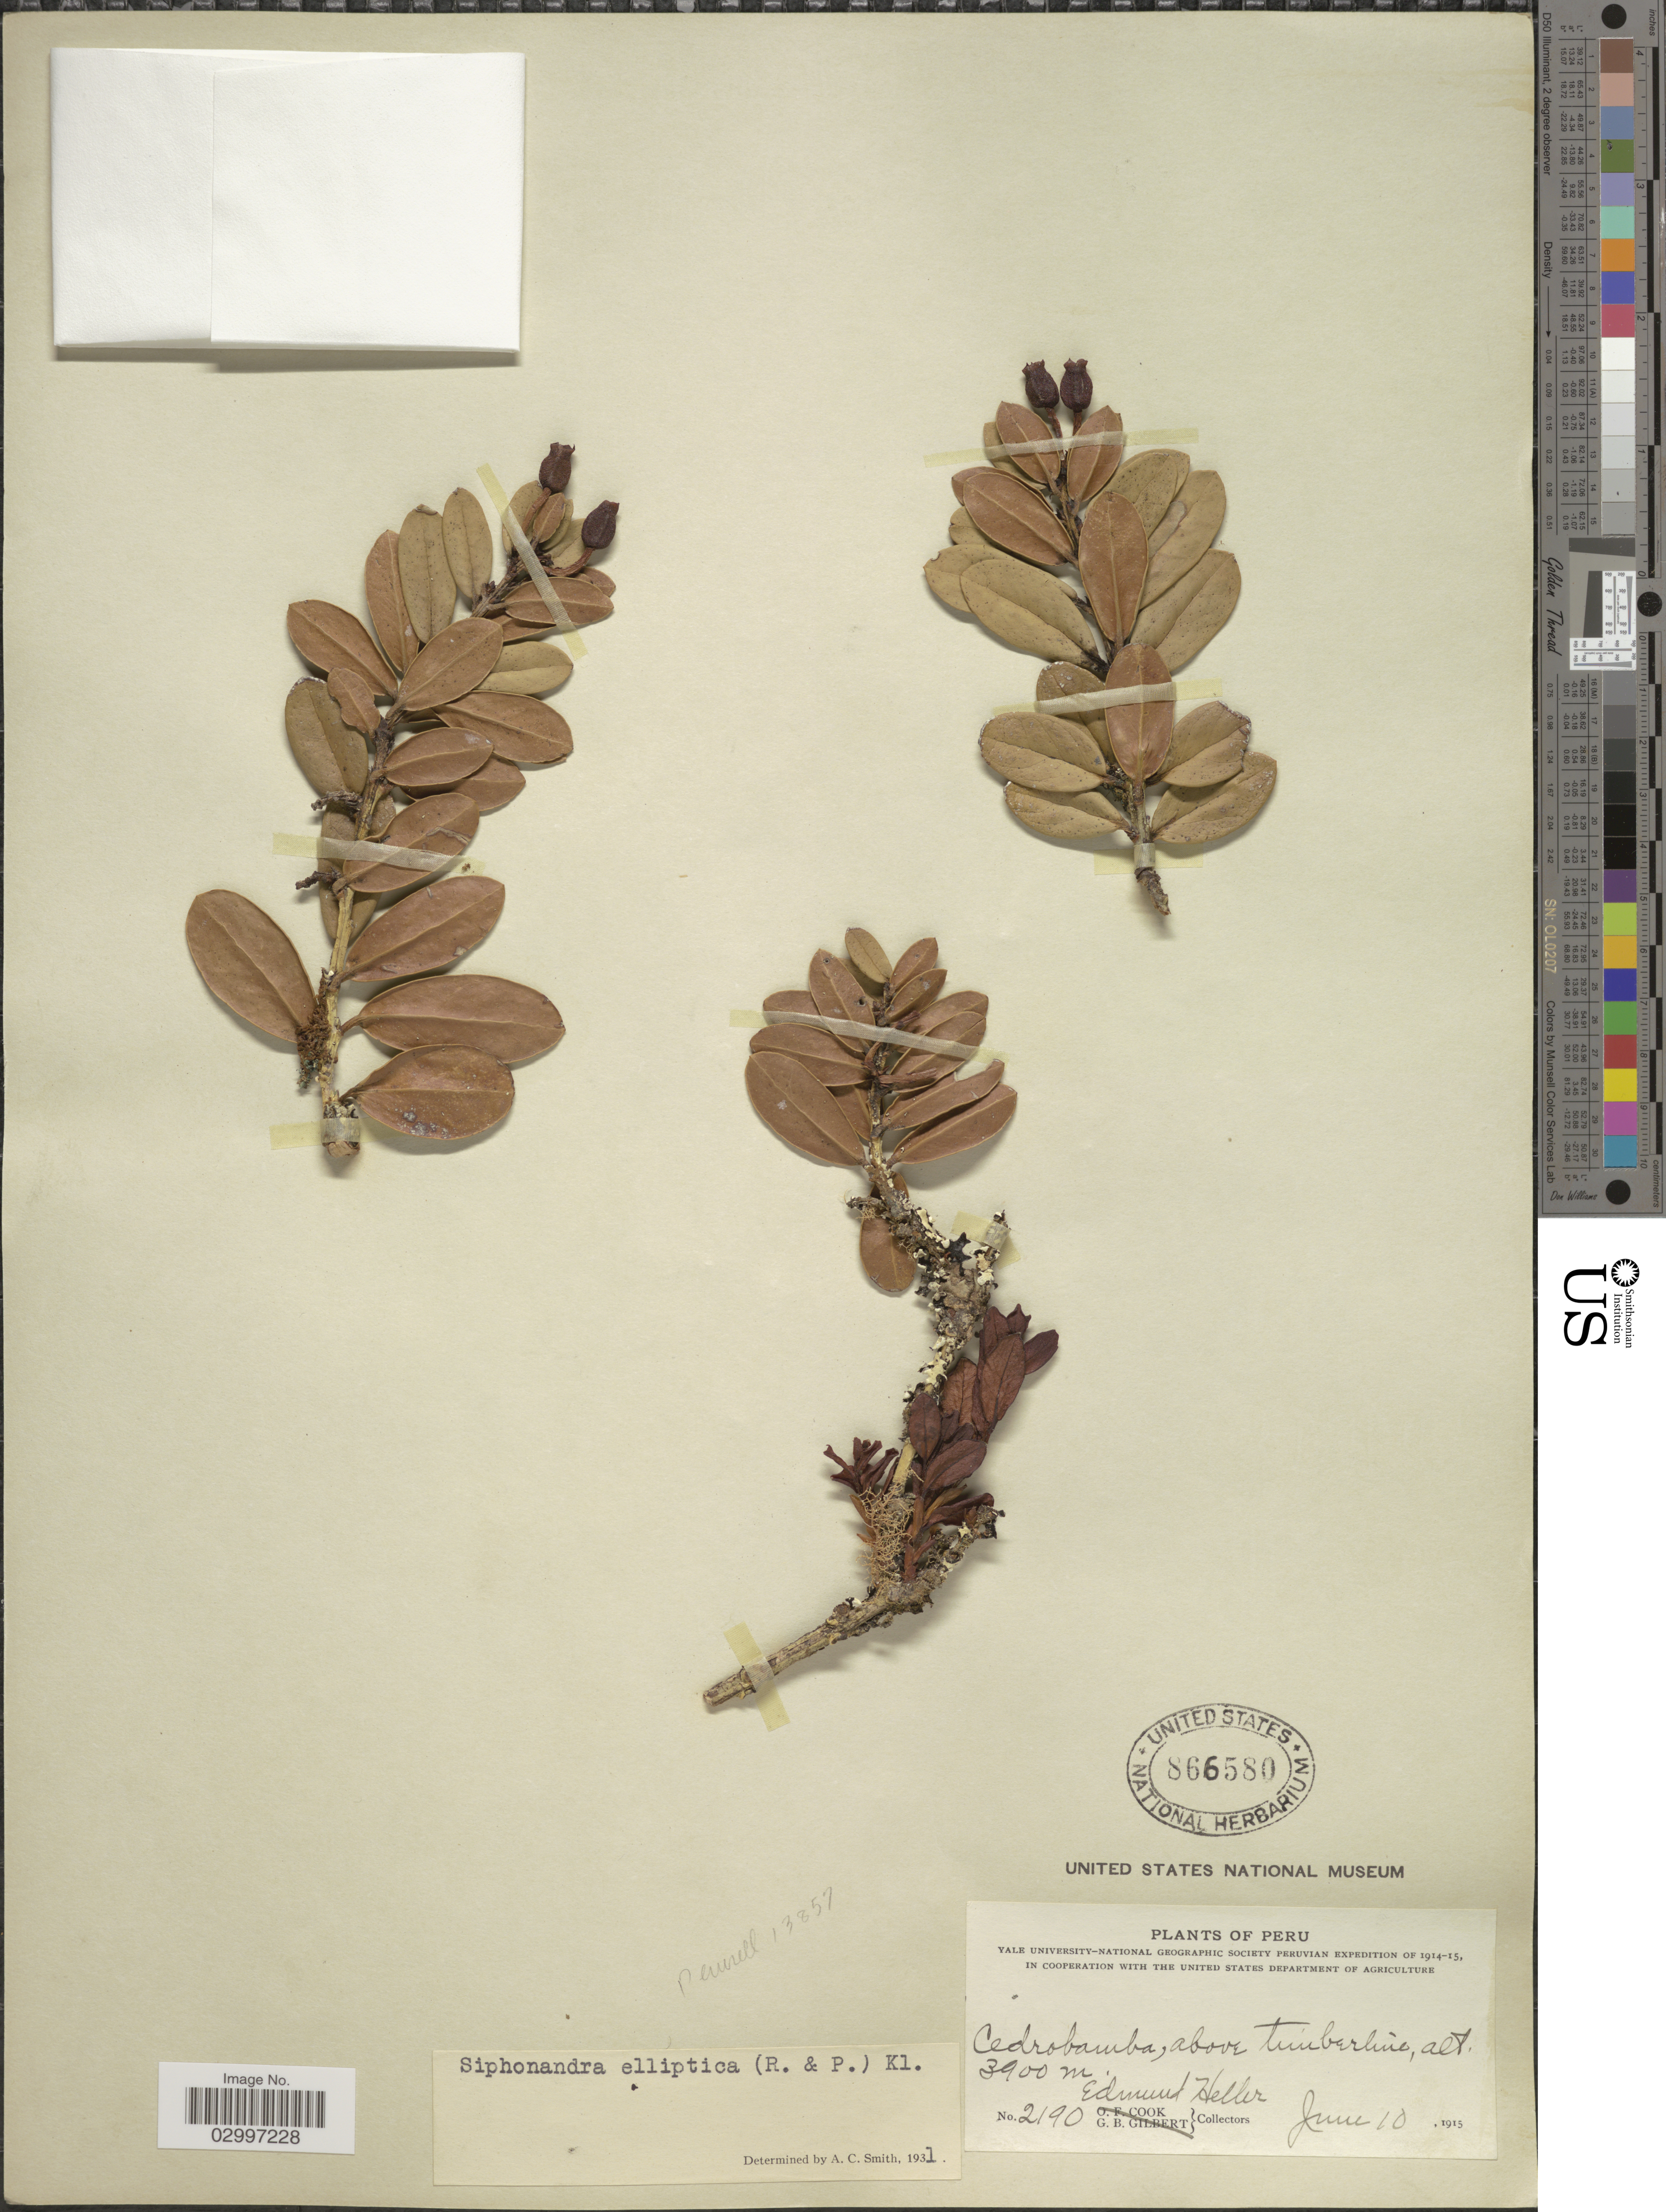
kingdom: Plantae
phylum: Tracheophyta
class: Magnoliopsida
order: Ericales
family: Ericaceae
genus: Siphonandra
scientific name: Siphonandra elliptica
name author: (Ruiz & Pav. ex D. Don) Klotzsch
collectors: E. Heller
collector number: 2190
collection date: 1915-06-10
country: Peru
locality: Cedrobamba, above Timberline.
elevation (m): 3900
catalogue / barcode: US 866580